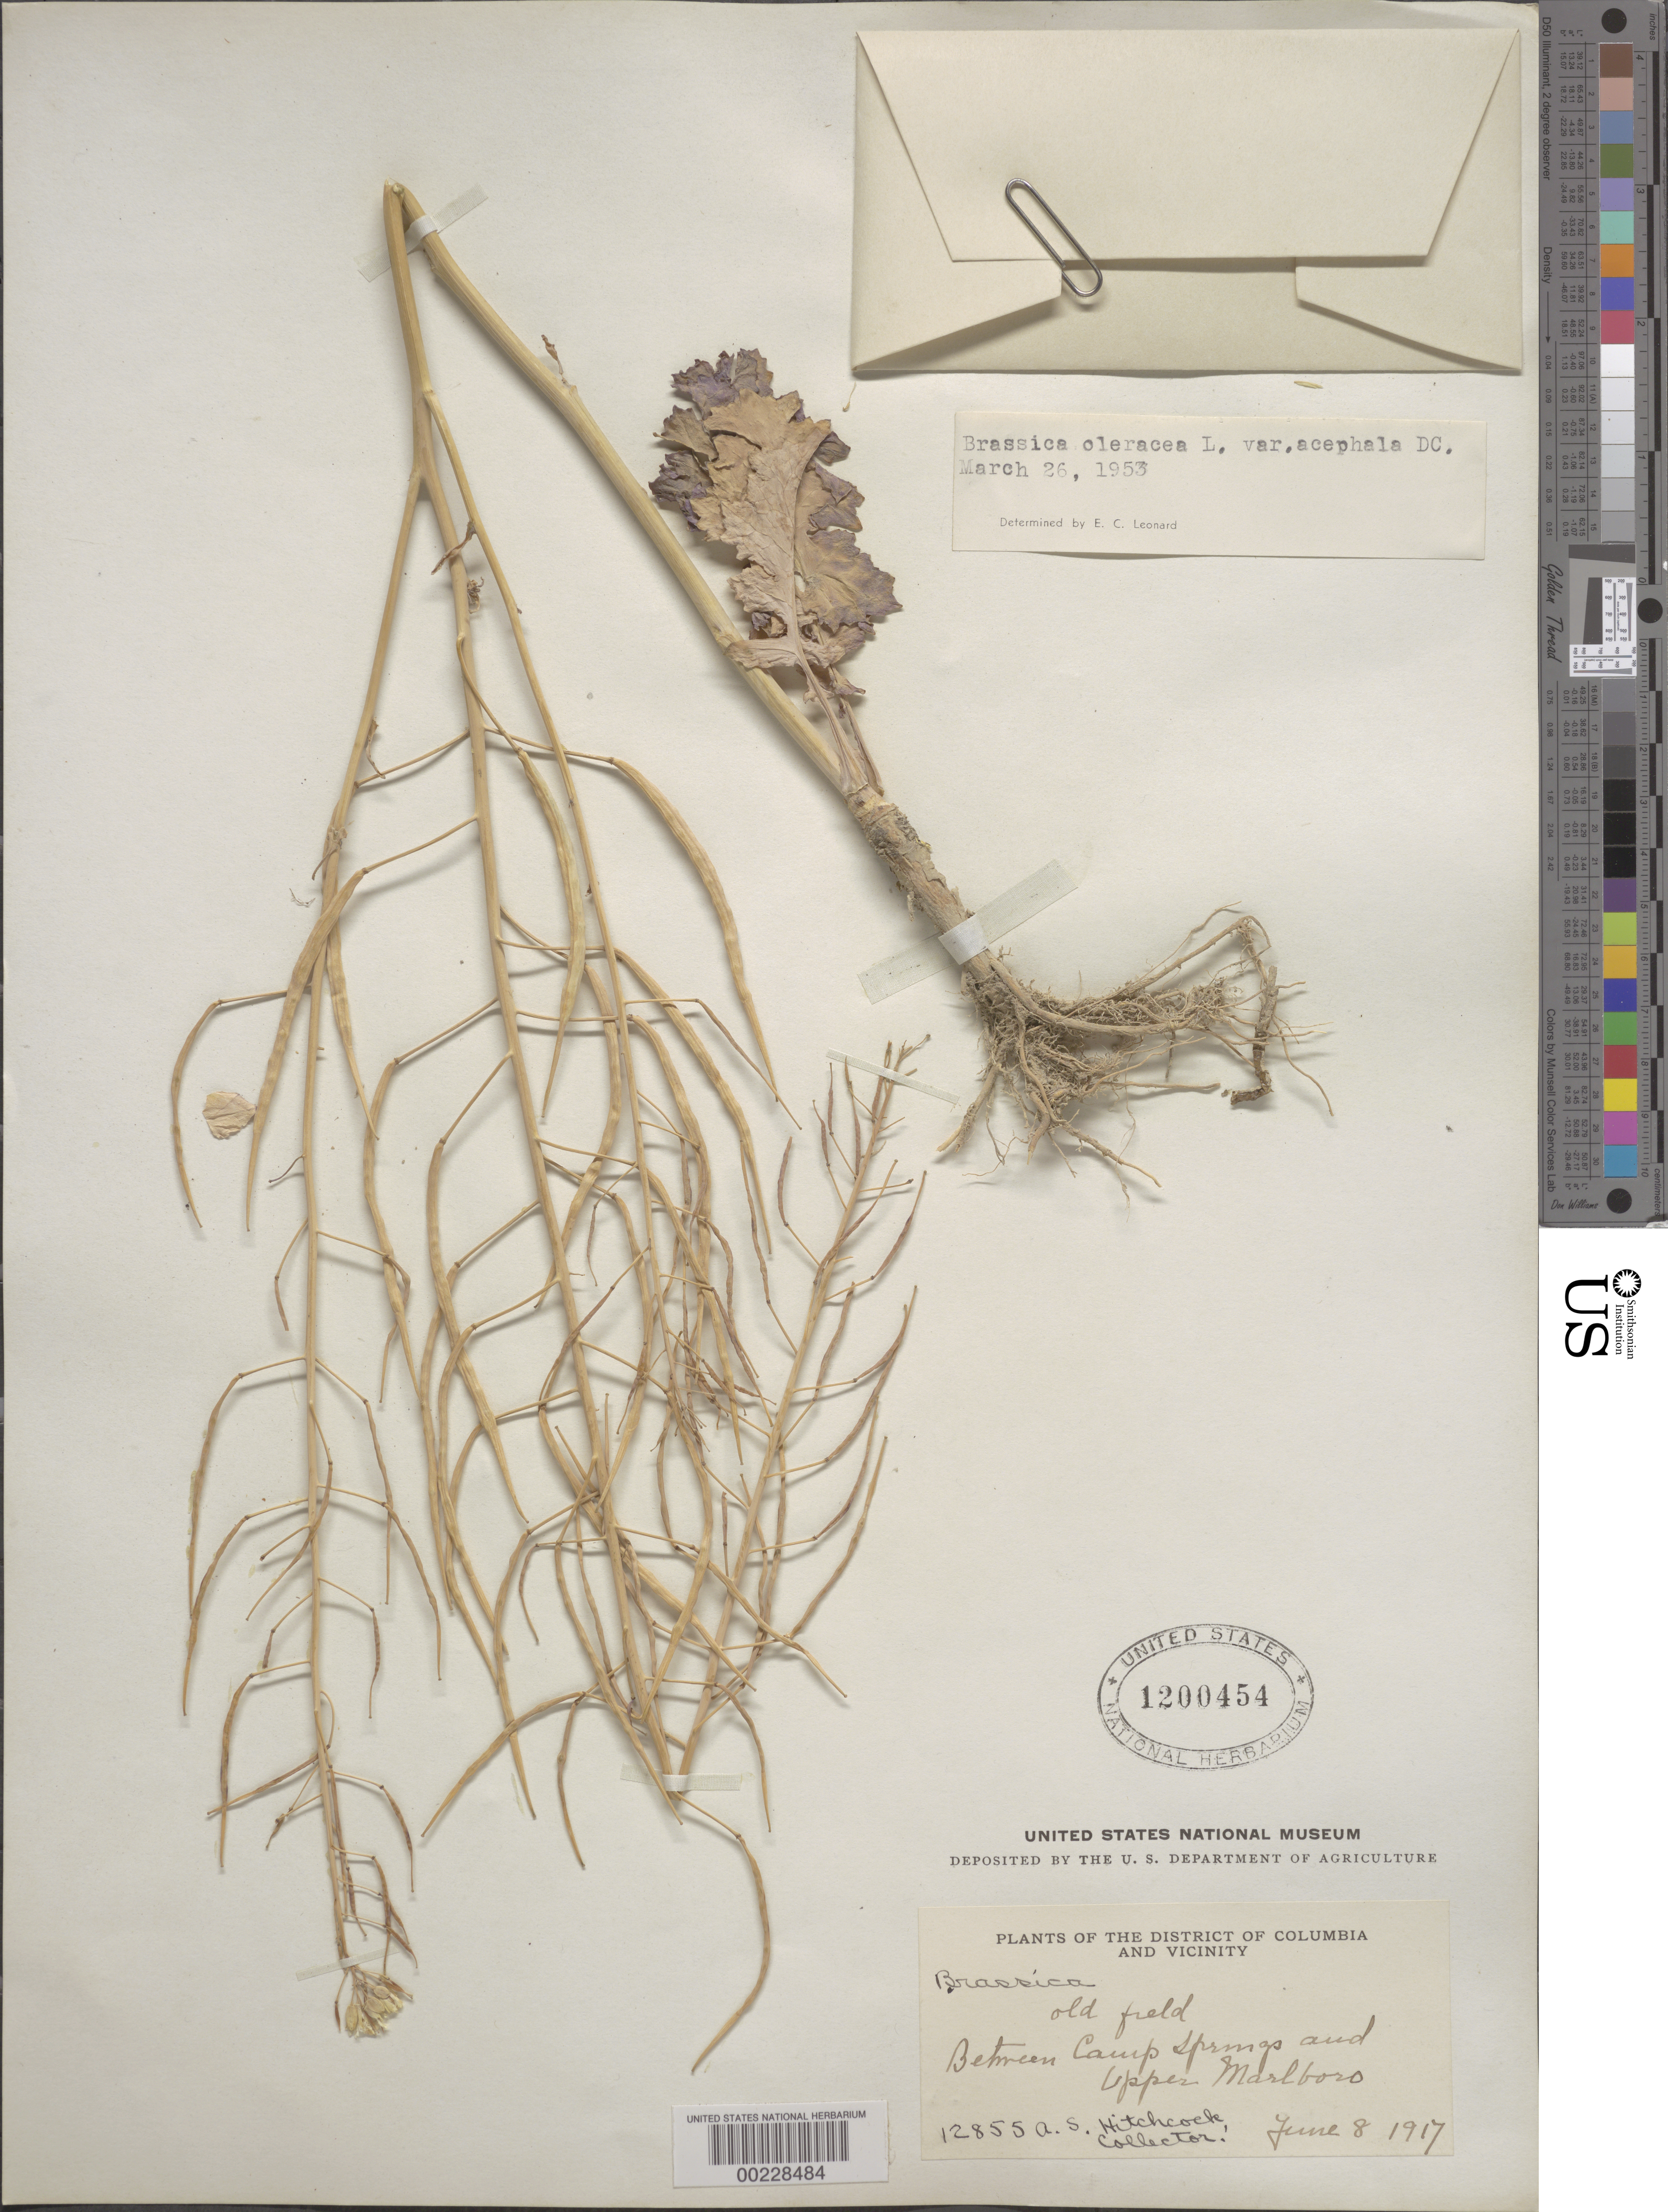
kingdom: Plantae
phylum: Tracheophyta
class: Magnoliopsida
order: Brassicales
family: Brassicaceae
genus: Brassica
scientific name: Brassica oleracea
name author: L.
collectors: A. S. Hitchcock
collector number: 12855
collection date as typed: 08 Jun 1917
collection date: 1917-06-08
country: United States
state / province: Maryland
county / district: Prince George's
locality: between Camp Springs and Upper Marlboro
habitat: Old field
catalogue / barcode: US 1200454